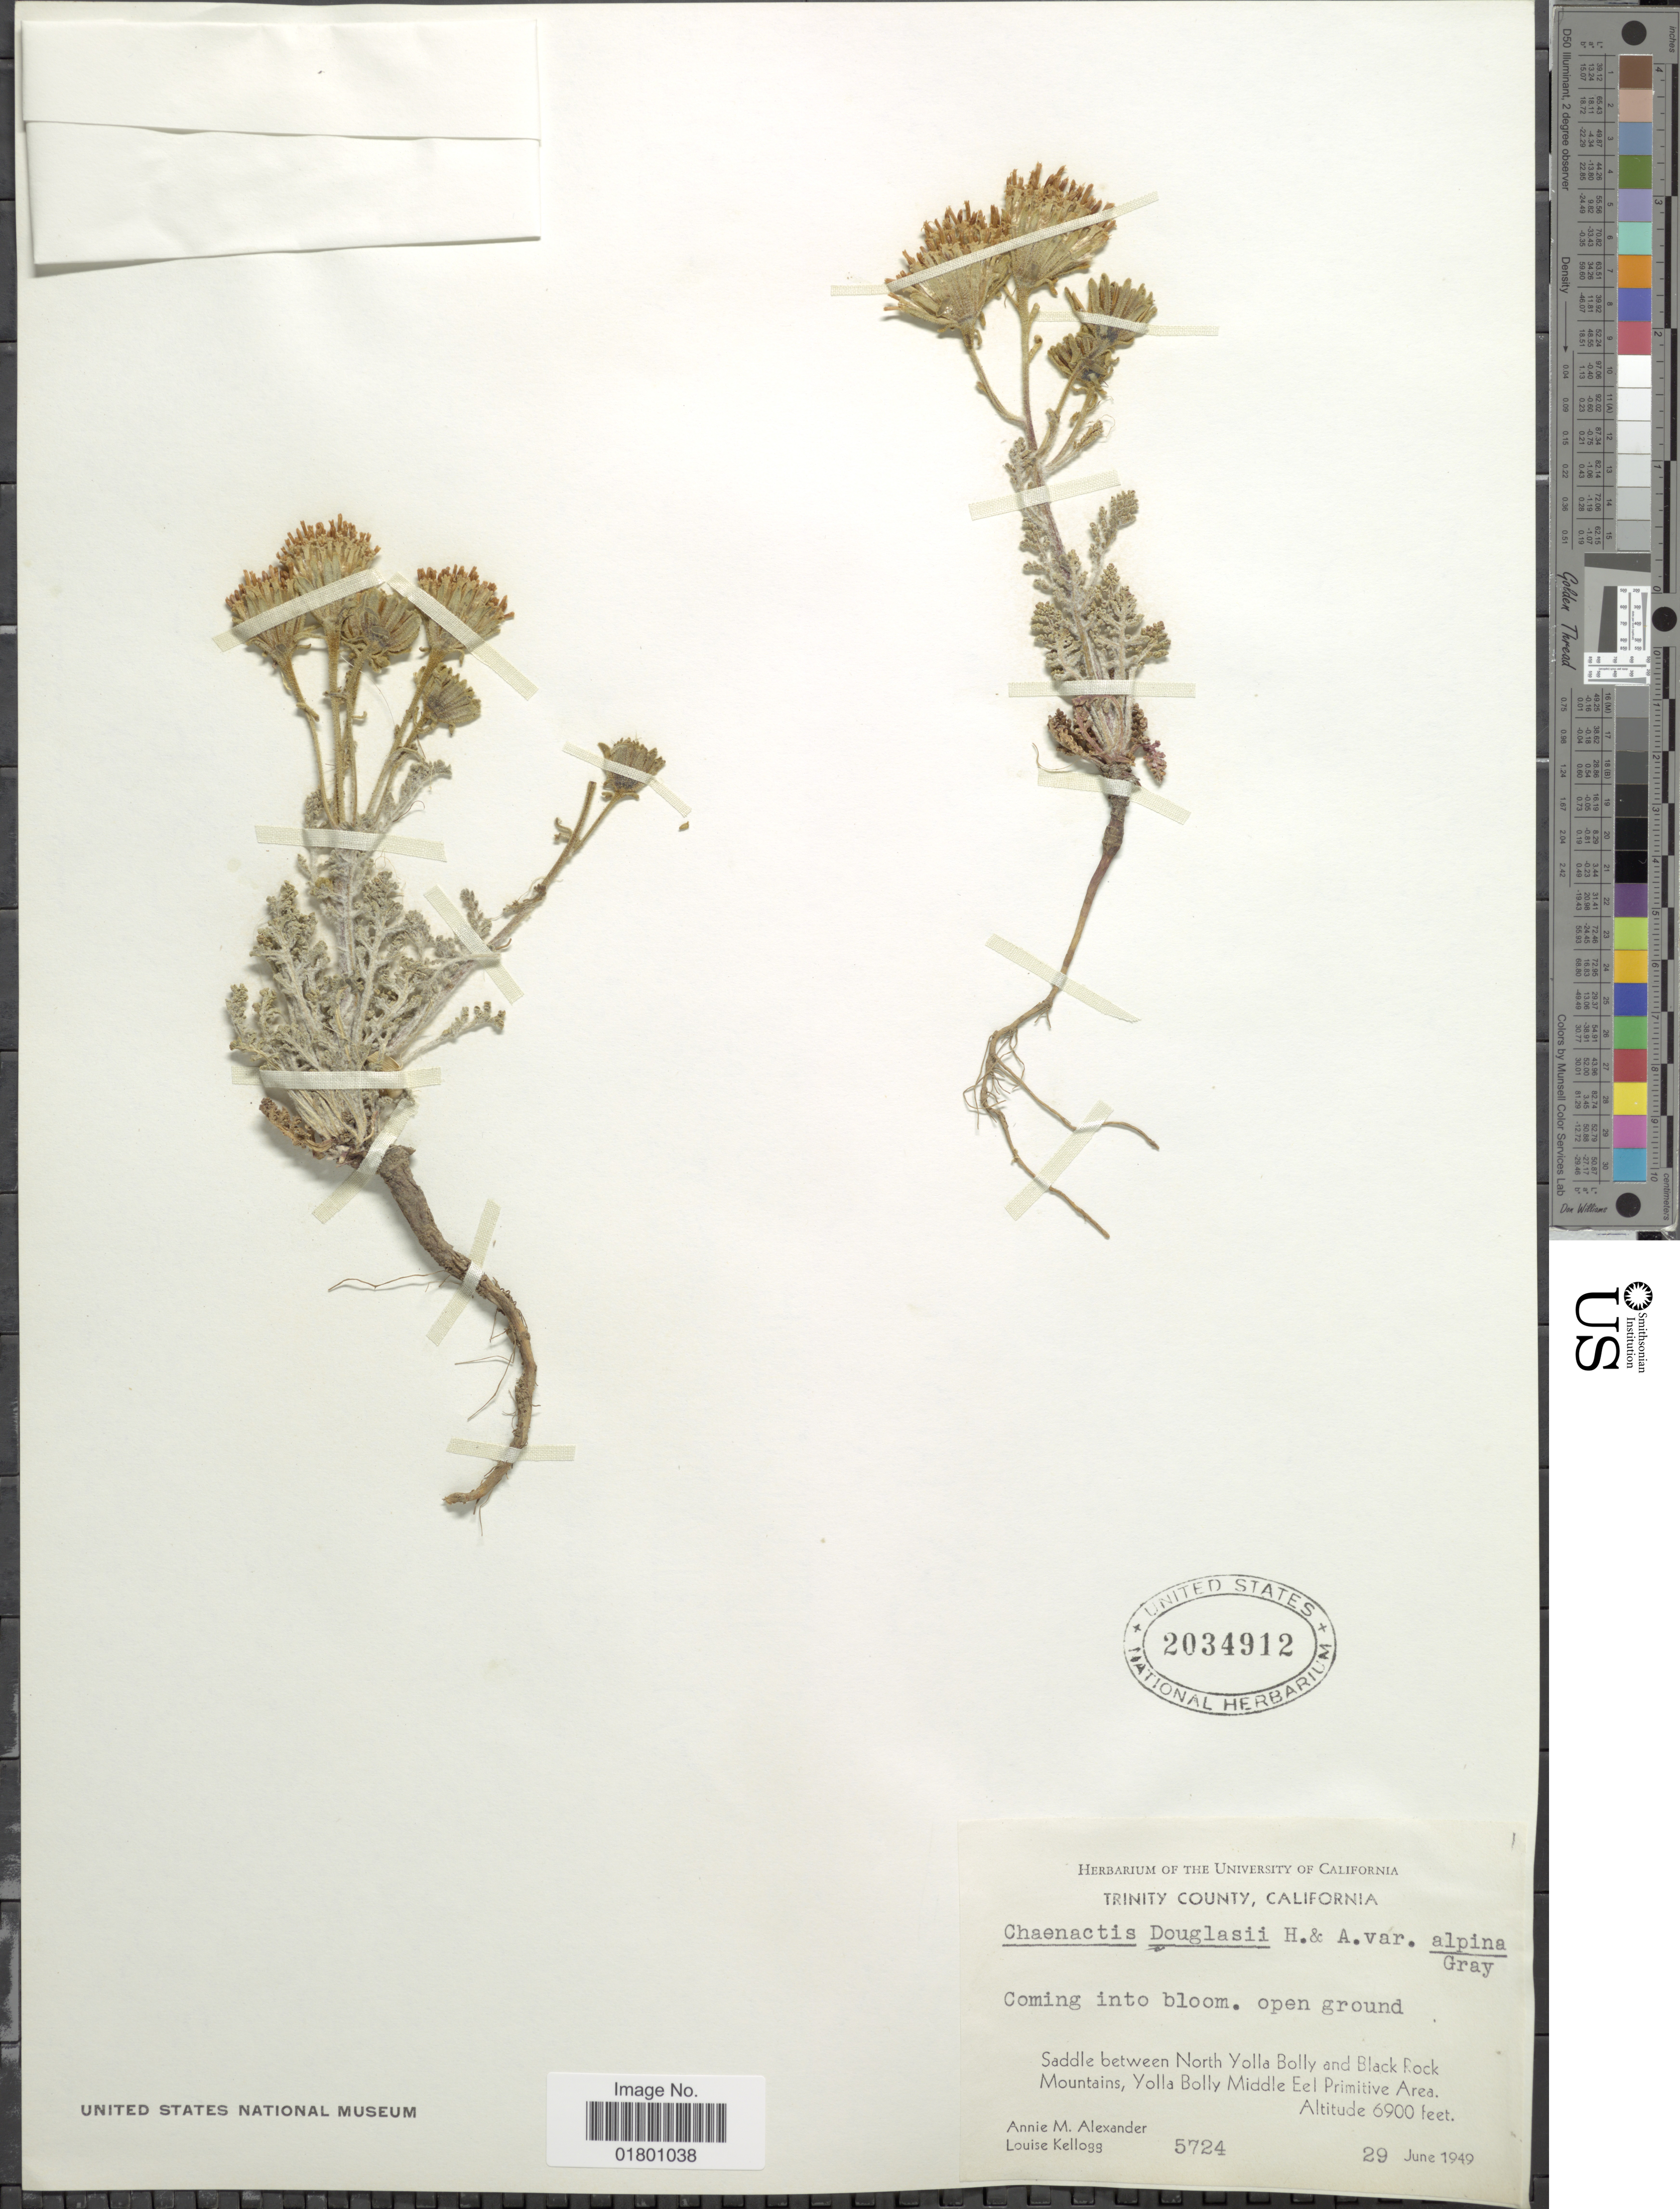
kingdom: Plantae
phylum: Tracheophyta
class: Magnoliopsida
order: Asterales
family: Asteraceae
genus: Chaenactis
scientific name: Chaenactis douglasii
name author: Hook. & Arn.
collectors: A. M. Alexander & L. Kellogg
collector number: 5724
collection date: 1949-06-29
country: United States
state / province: California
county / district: Trinity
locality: Trinity County, Saddle between North Yolla Bolly and Black Rock Mountains, Yolla Bolly Middle Eel Primitive Area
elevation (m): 2103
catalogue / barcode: US 2034912